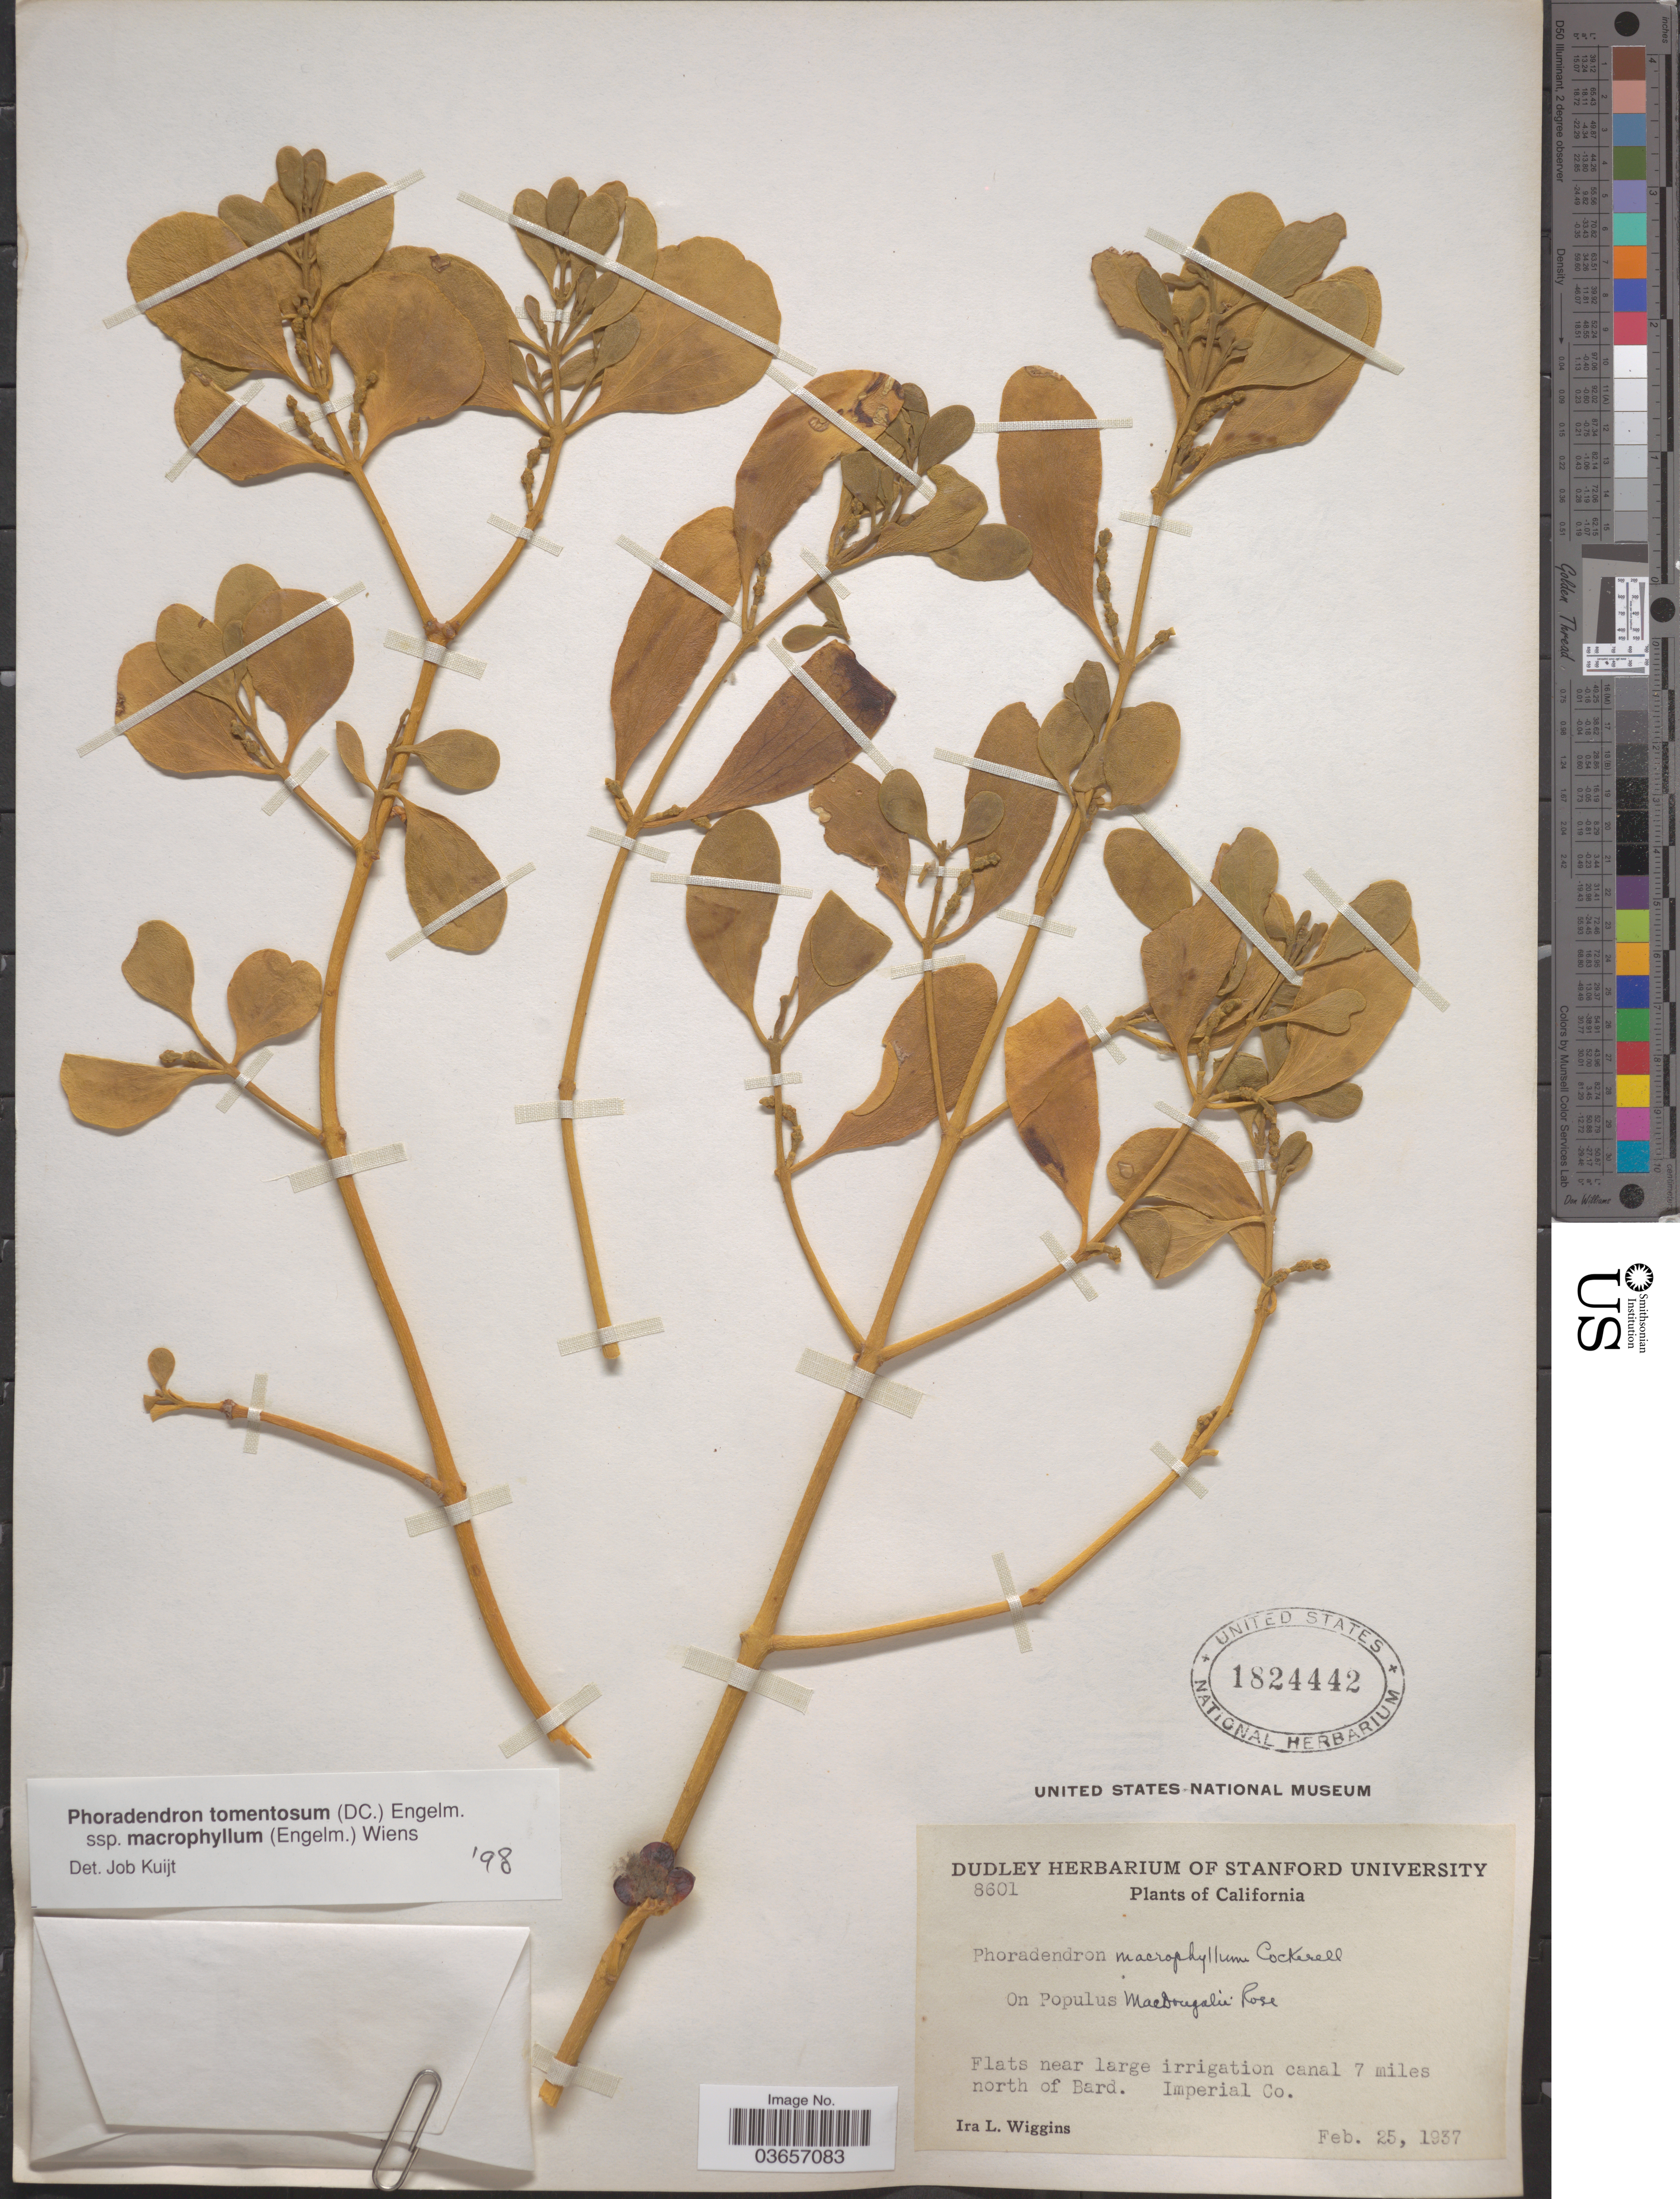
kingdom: Plantae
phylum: Tracheophyta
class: Magnoliopsida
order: Santalales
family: Viscaceae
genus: Phoradendron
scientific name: Phoradendron tomentosum subsp. macrophyllum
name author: DC.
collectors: I. L. Wiggins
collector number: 8601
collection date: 1937-02-25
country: United States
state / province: California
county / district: Imperial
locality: Irrigation canal 7 miles north of Bard. Imperial Co.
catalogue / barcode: US 1824442